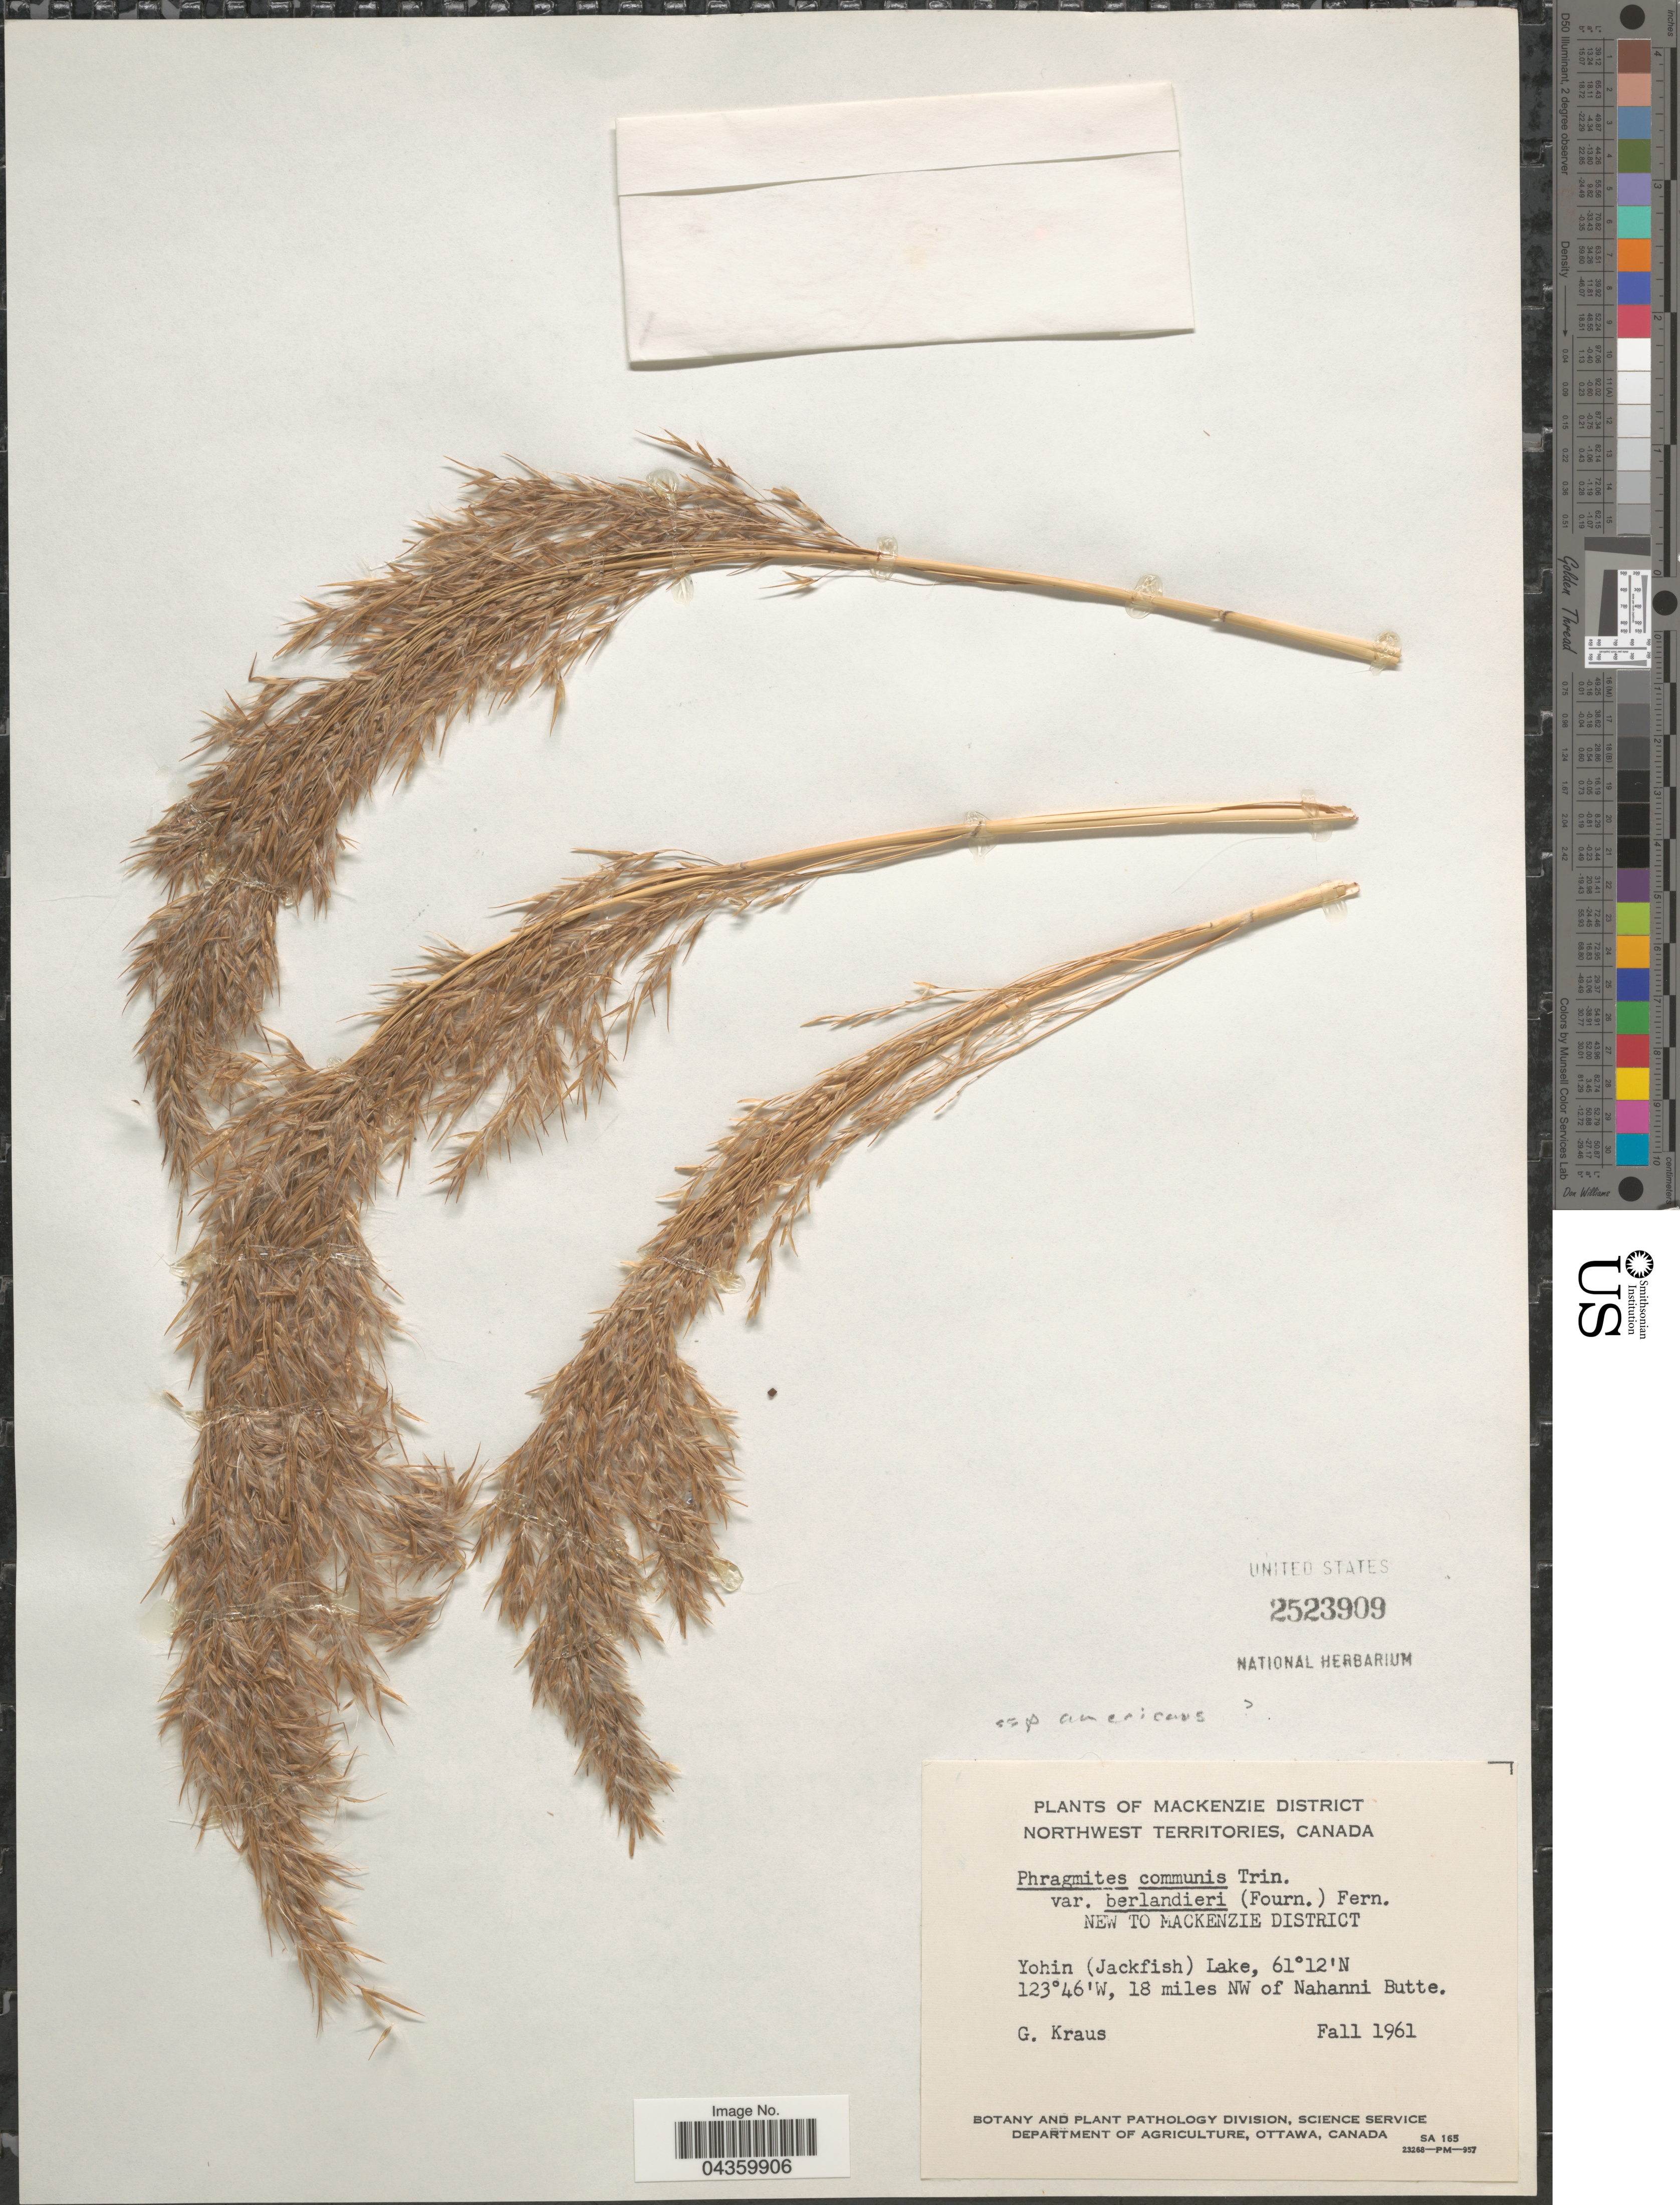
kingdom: Plantae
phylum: Tracheophyta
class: Liliopsida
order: Poales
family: Poaceae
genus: Phragmites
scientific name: Phragmites australis subsp. americanus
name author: Saltonstall & et al.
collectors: G. Kraus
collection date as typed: Fall 1961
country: Canada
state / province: Northwest Territories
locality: Mackenzie District. Yohin (Jackfish) Lake, 18 miles NW of Nahanni Butte.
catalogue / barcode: US 2523909